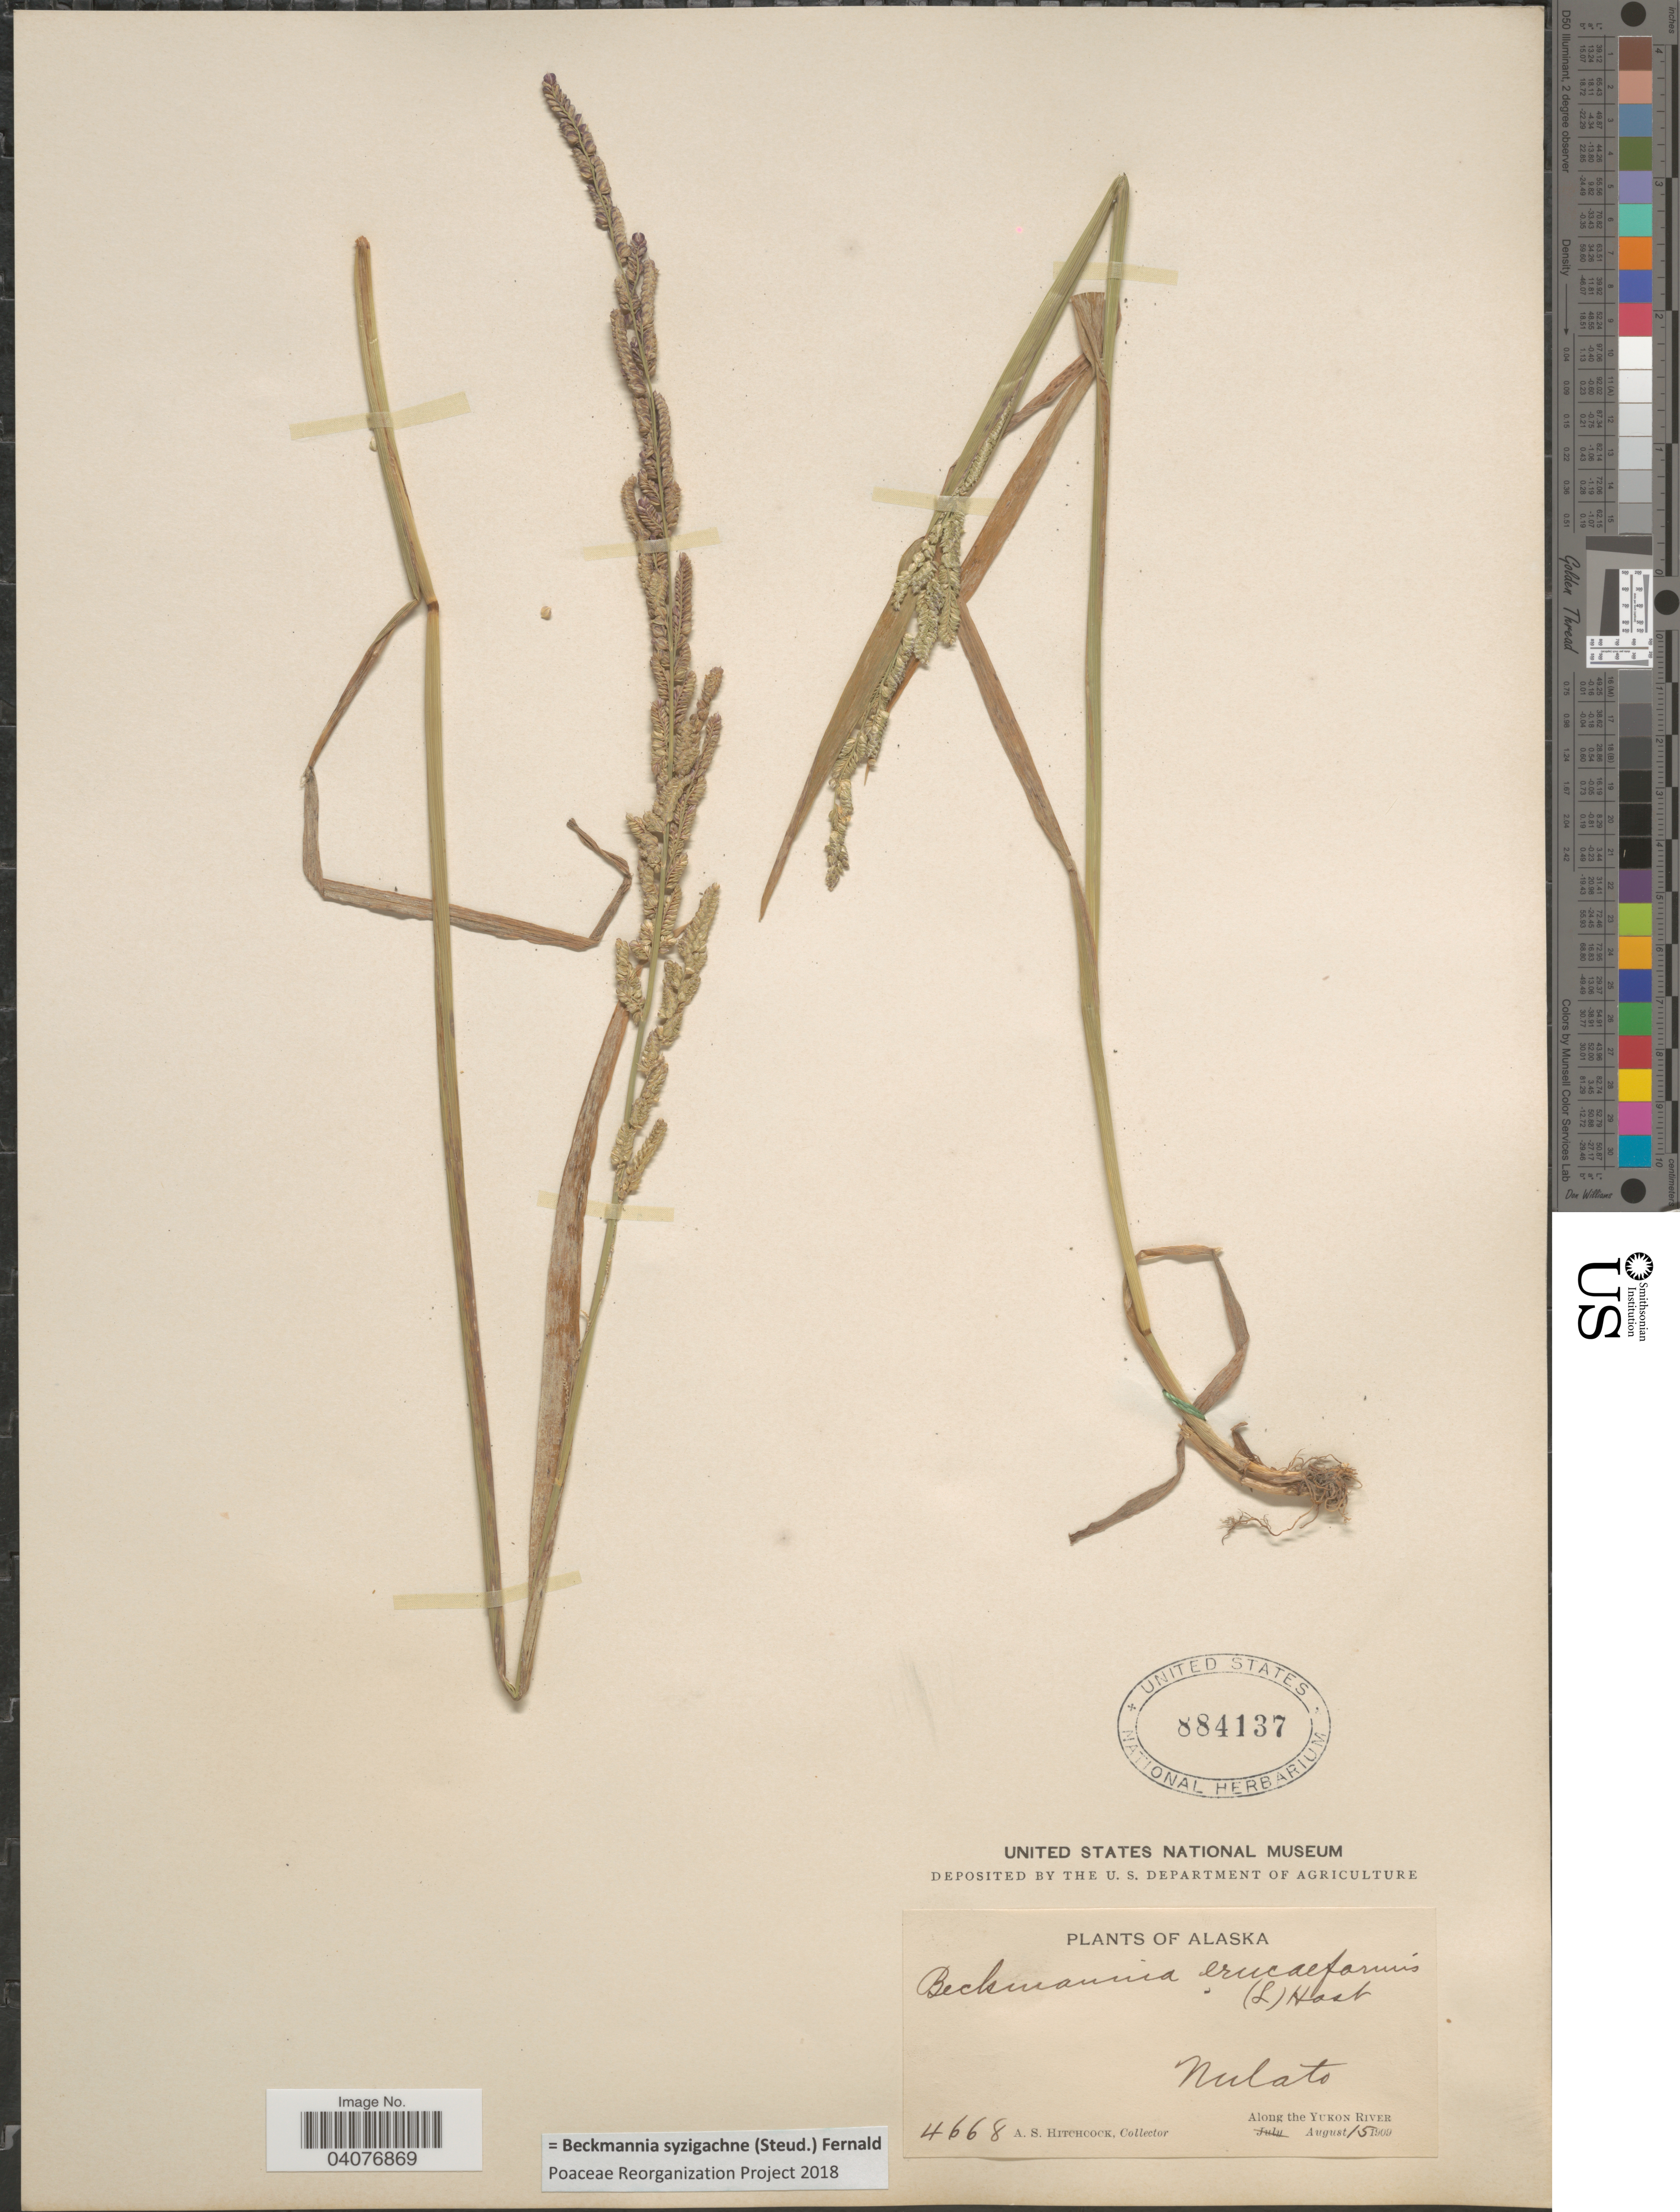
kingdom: Plantae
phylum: Tracheophyta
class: Liliopsida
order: Poales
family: Poaceae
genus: Beckmannia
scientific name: Beckmannia syzigachne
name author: (Steud.) Fernald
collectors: A. S. Hitchcock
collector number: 4668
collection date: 1909-08-15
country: United States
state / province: Alaska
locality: Nulato. Along the Yukon River.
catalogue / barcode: US 884137